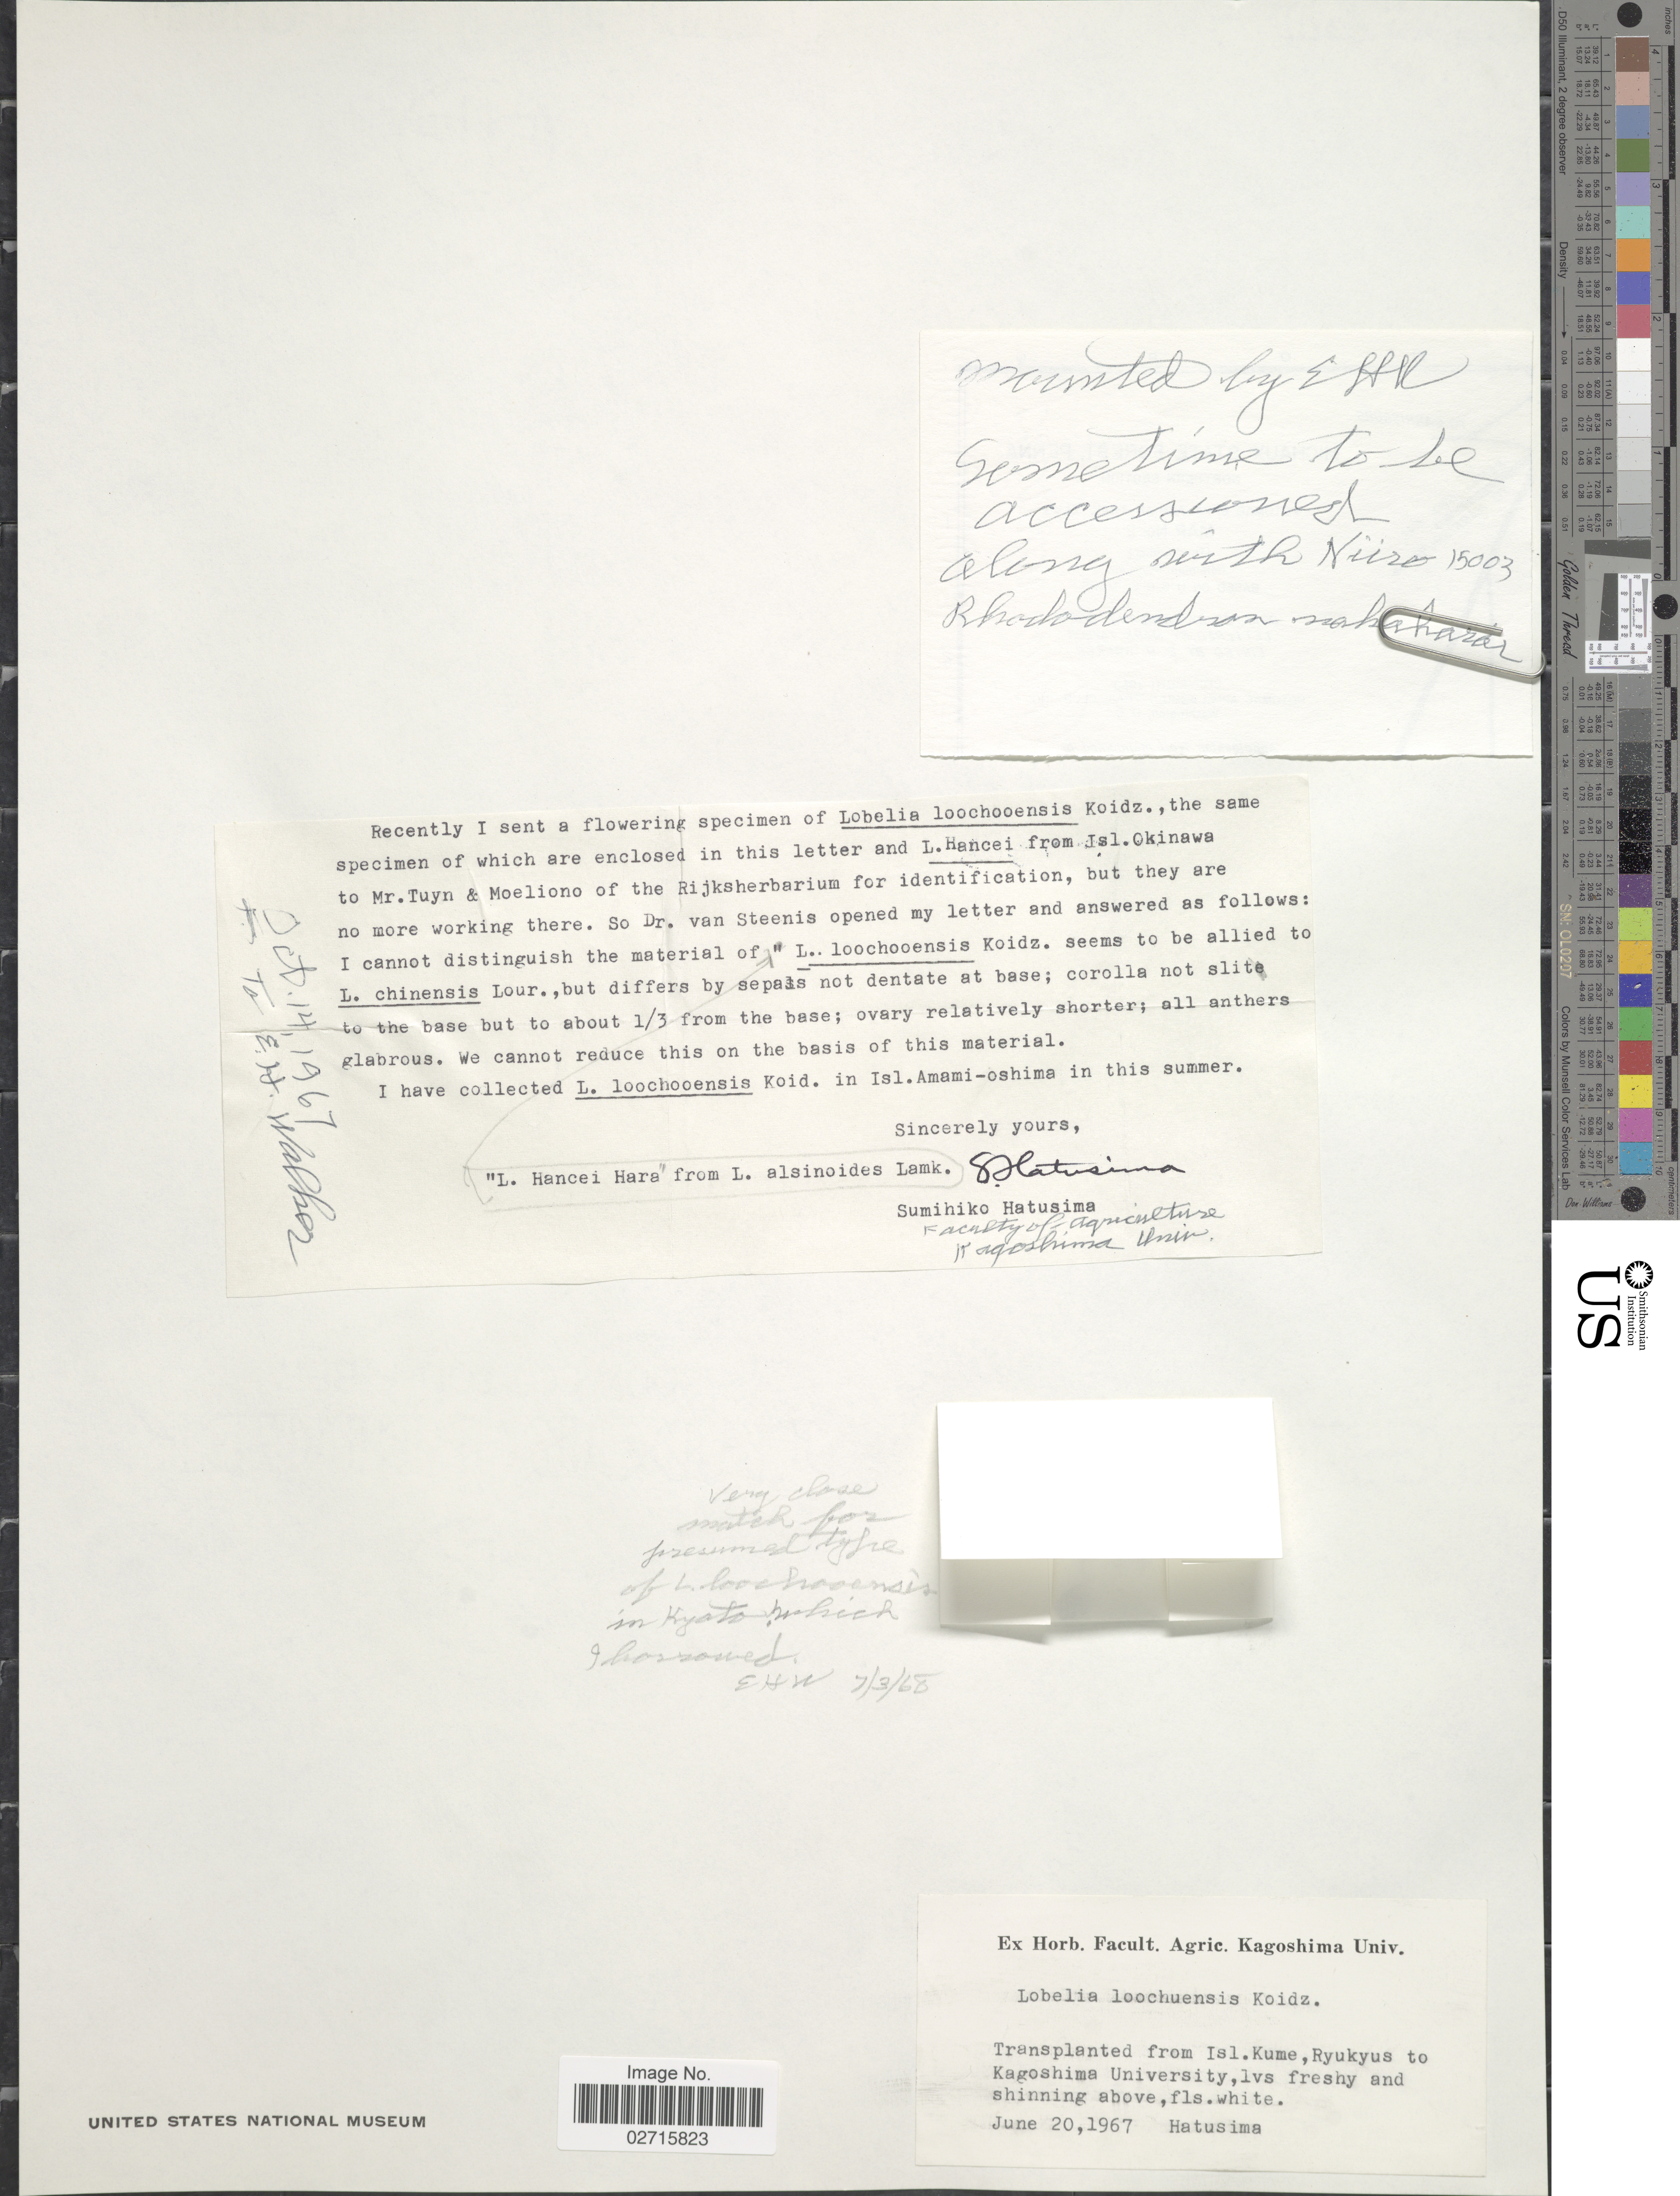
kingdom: Plantae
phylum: Tracheophyta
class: Magnoliopsida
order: Asterales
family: Campanulaceae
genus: Lobelia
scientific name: Lobelia loochooensis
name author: Koidz.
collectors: -. Hatusima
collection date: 1967-06-20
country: Japan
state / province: Kagosima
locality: Transplanted from Isl. Kume, Ryukyus to Kagoshima University